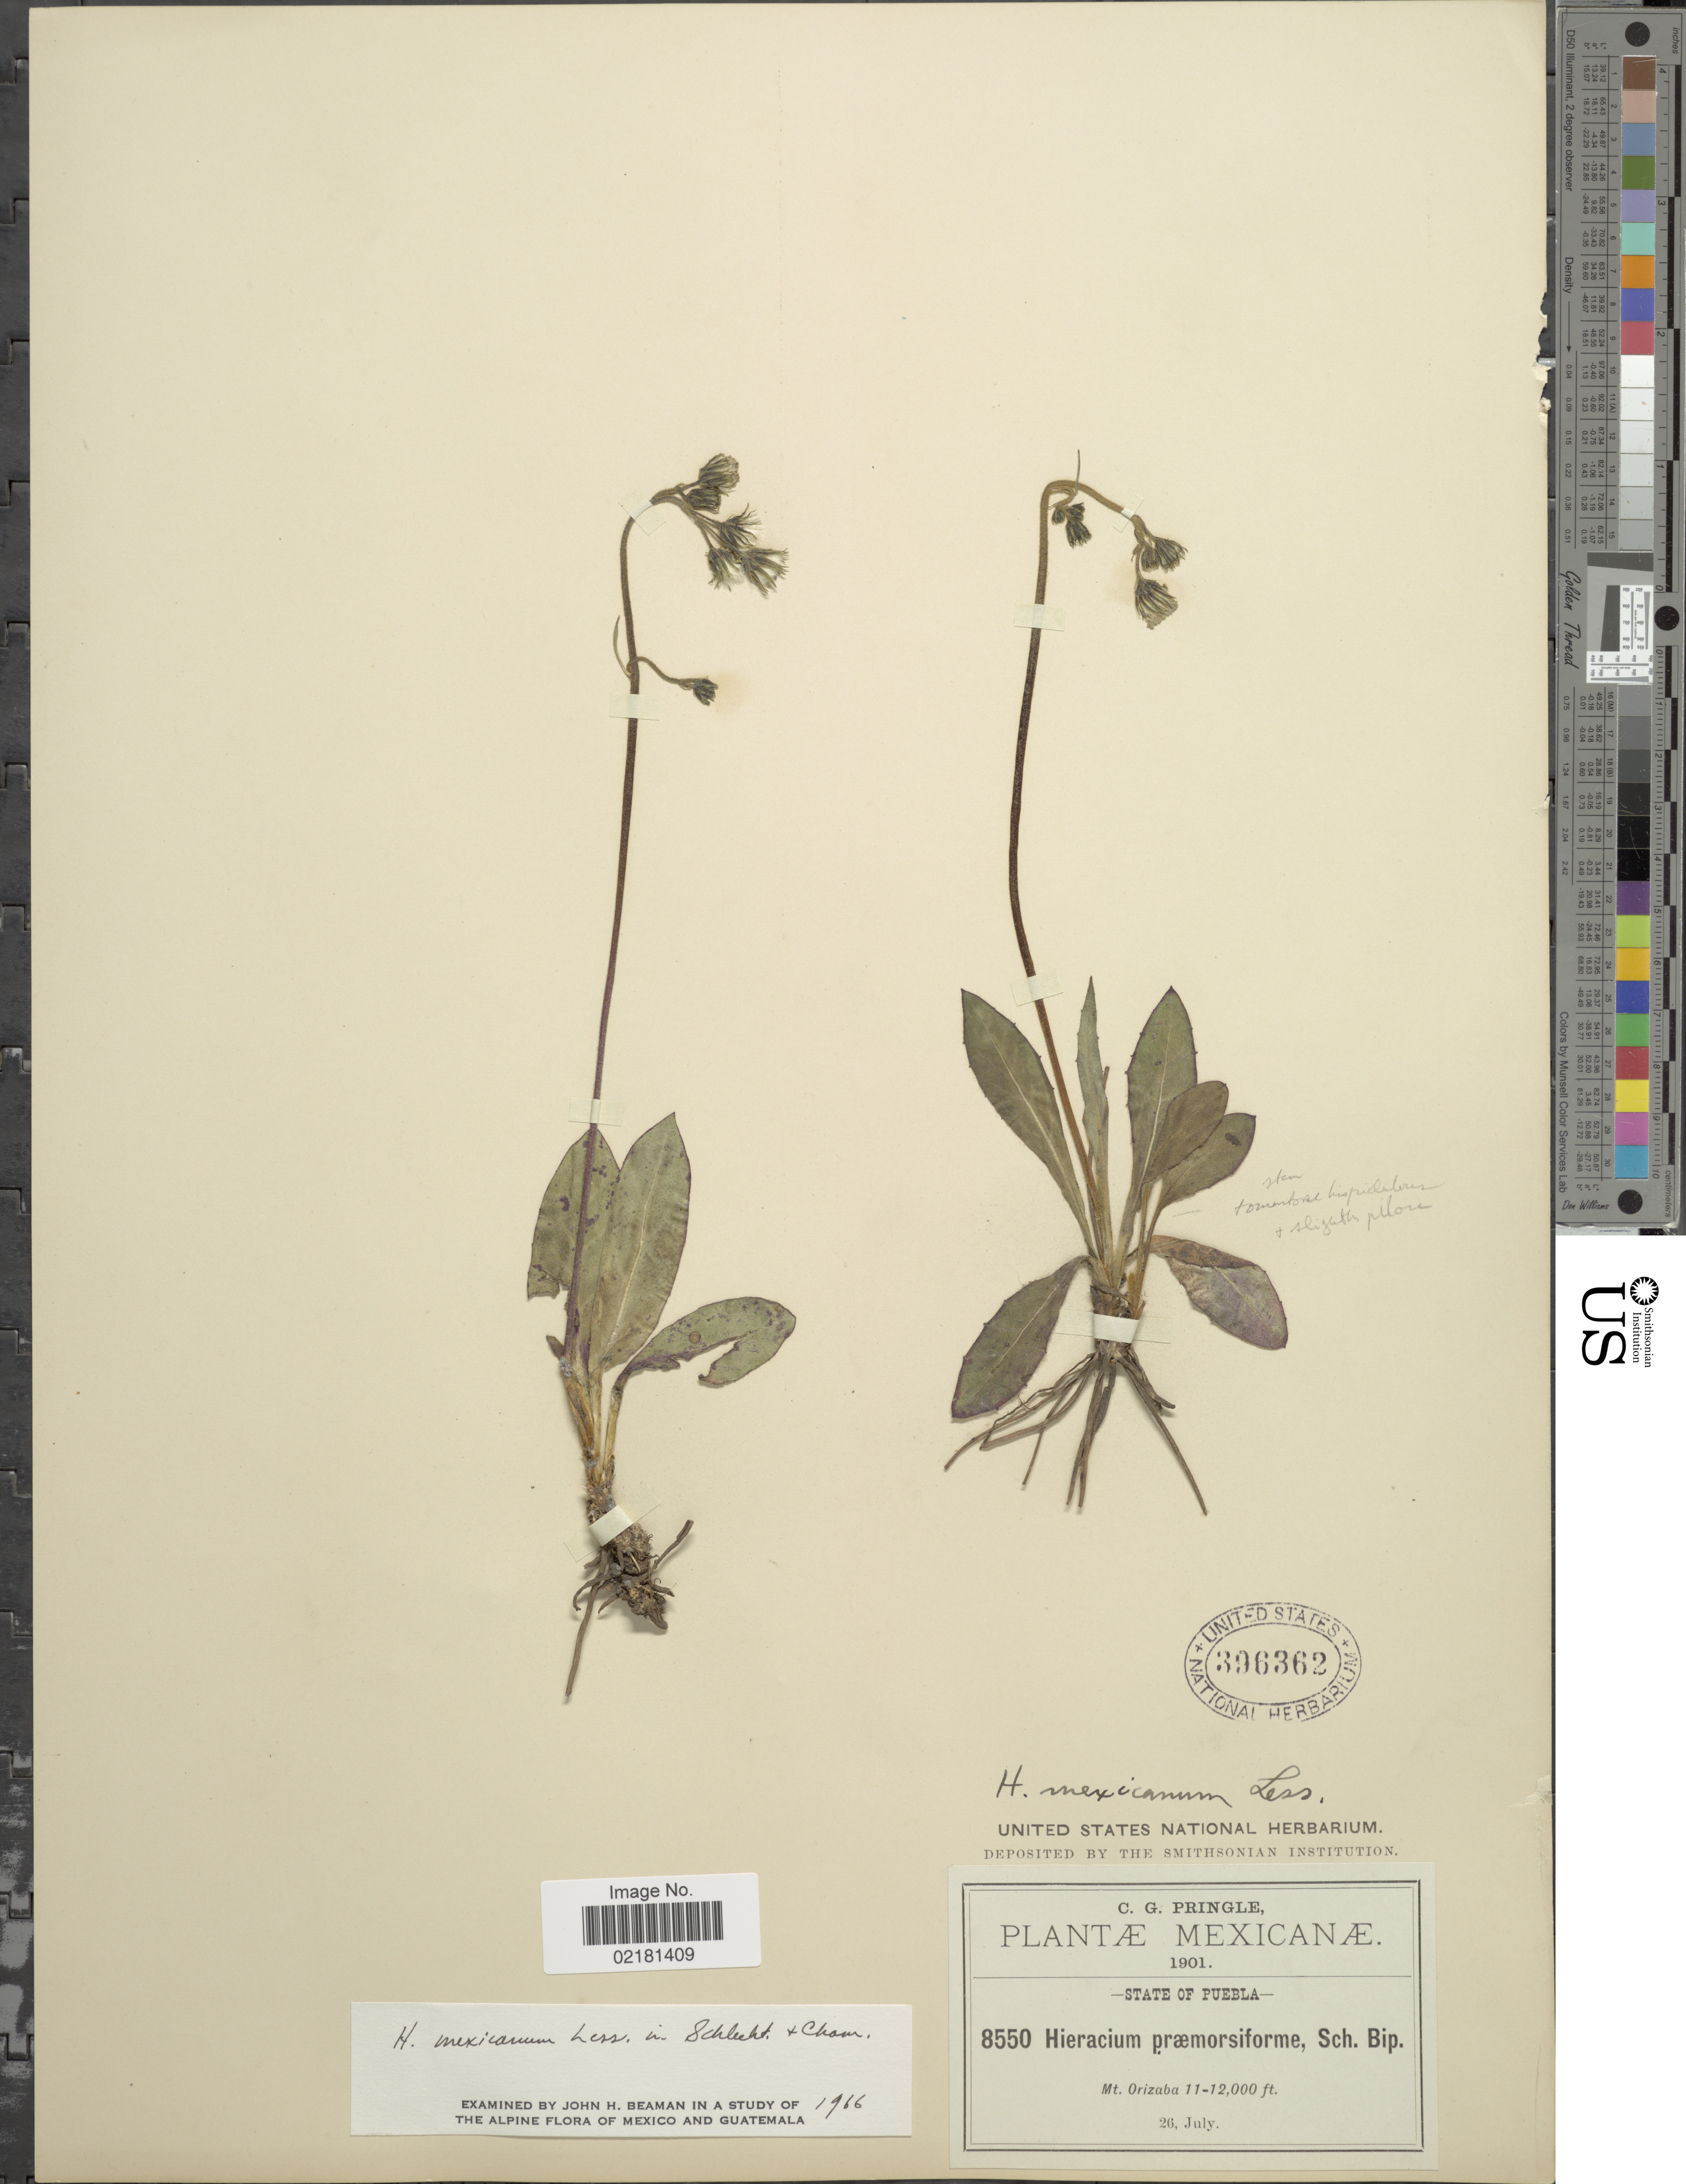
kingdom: Plantae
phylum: Tracheophyta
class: Magnoliopsida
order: Asterales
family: Asteraceae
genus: Hieracium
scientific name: Hieracium mexicanum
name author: Less.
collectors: C. G. Pringle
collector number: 8550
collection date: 1901-07-26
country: Mexico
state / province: Puebla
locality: Mt. Orizaba.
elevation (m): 3353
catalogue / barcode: US 396362